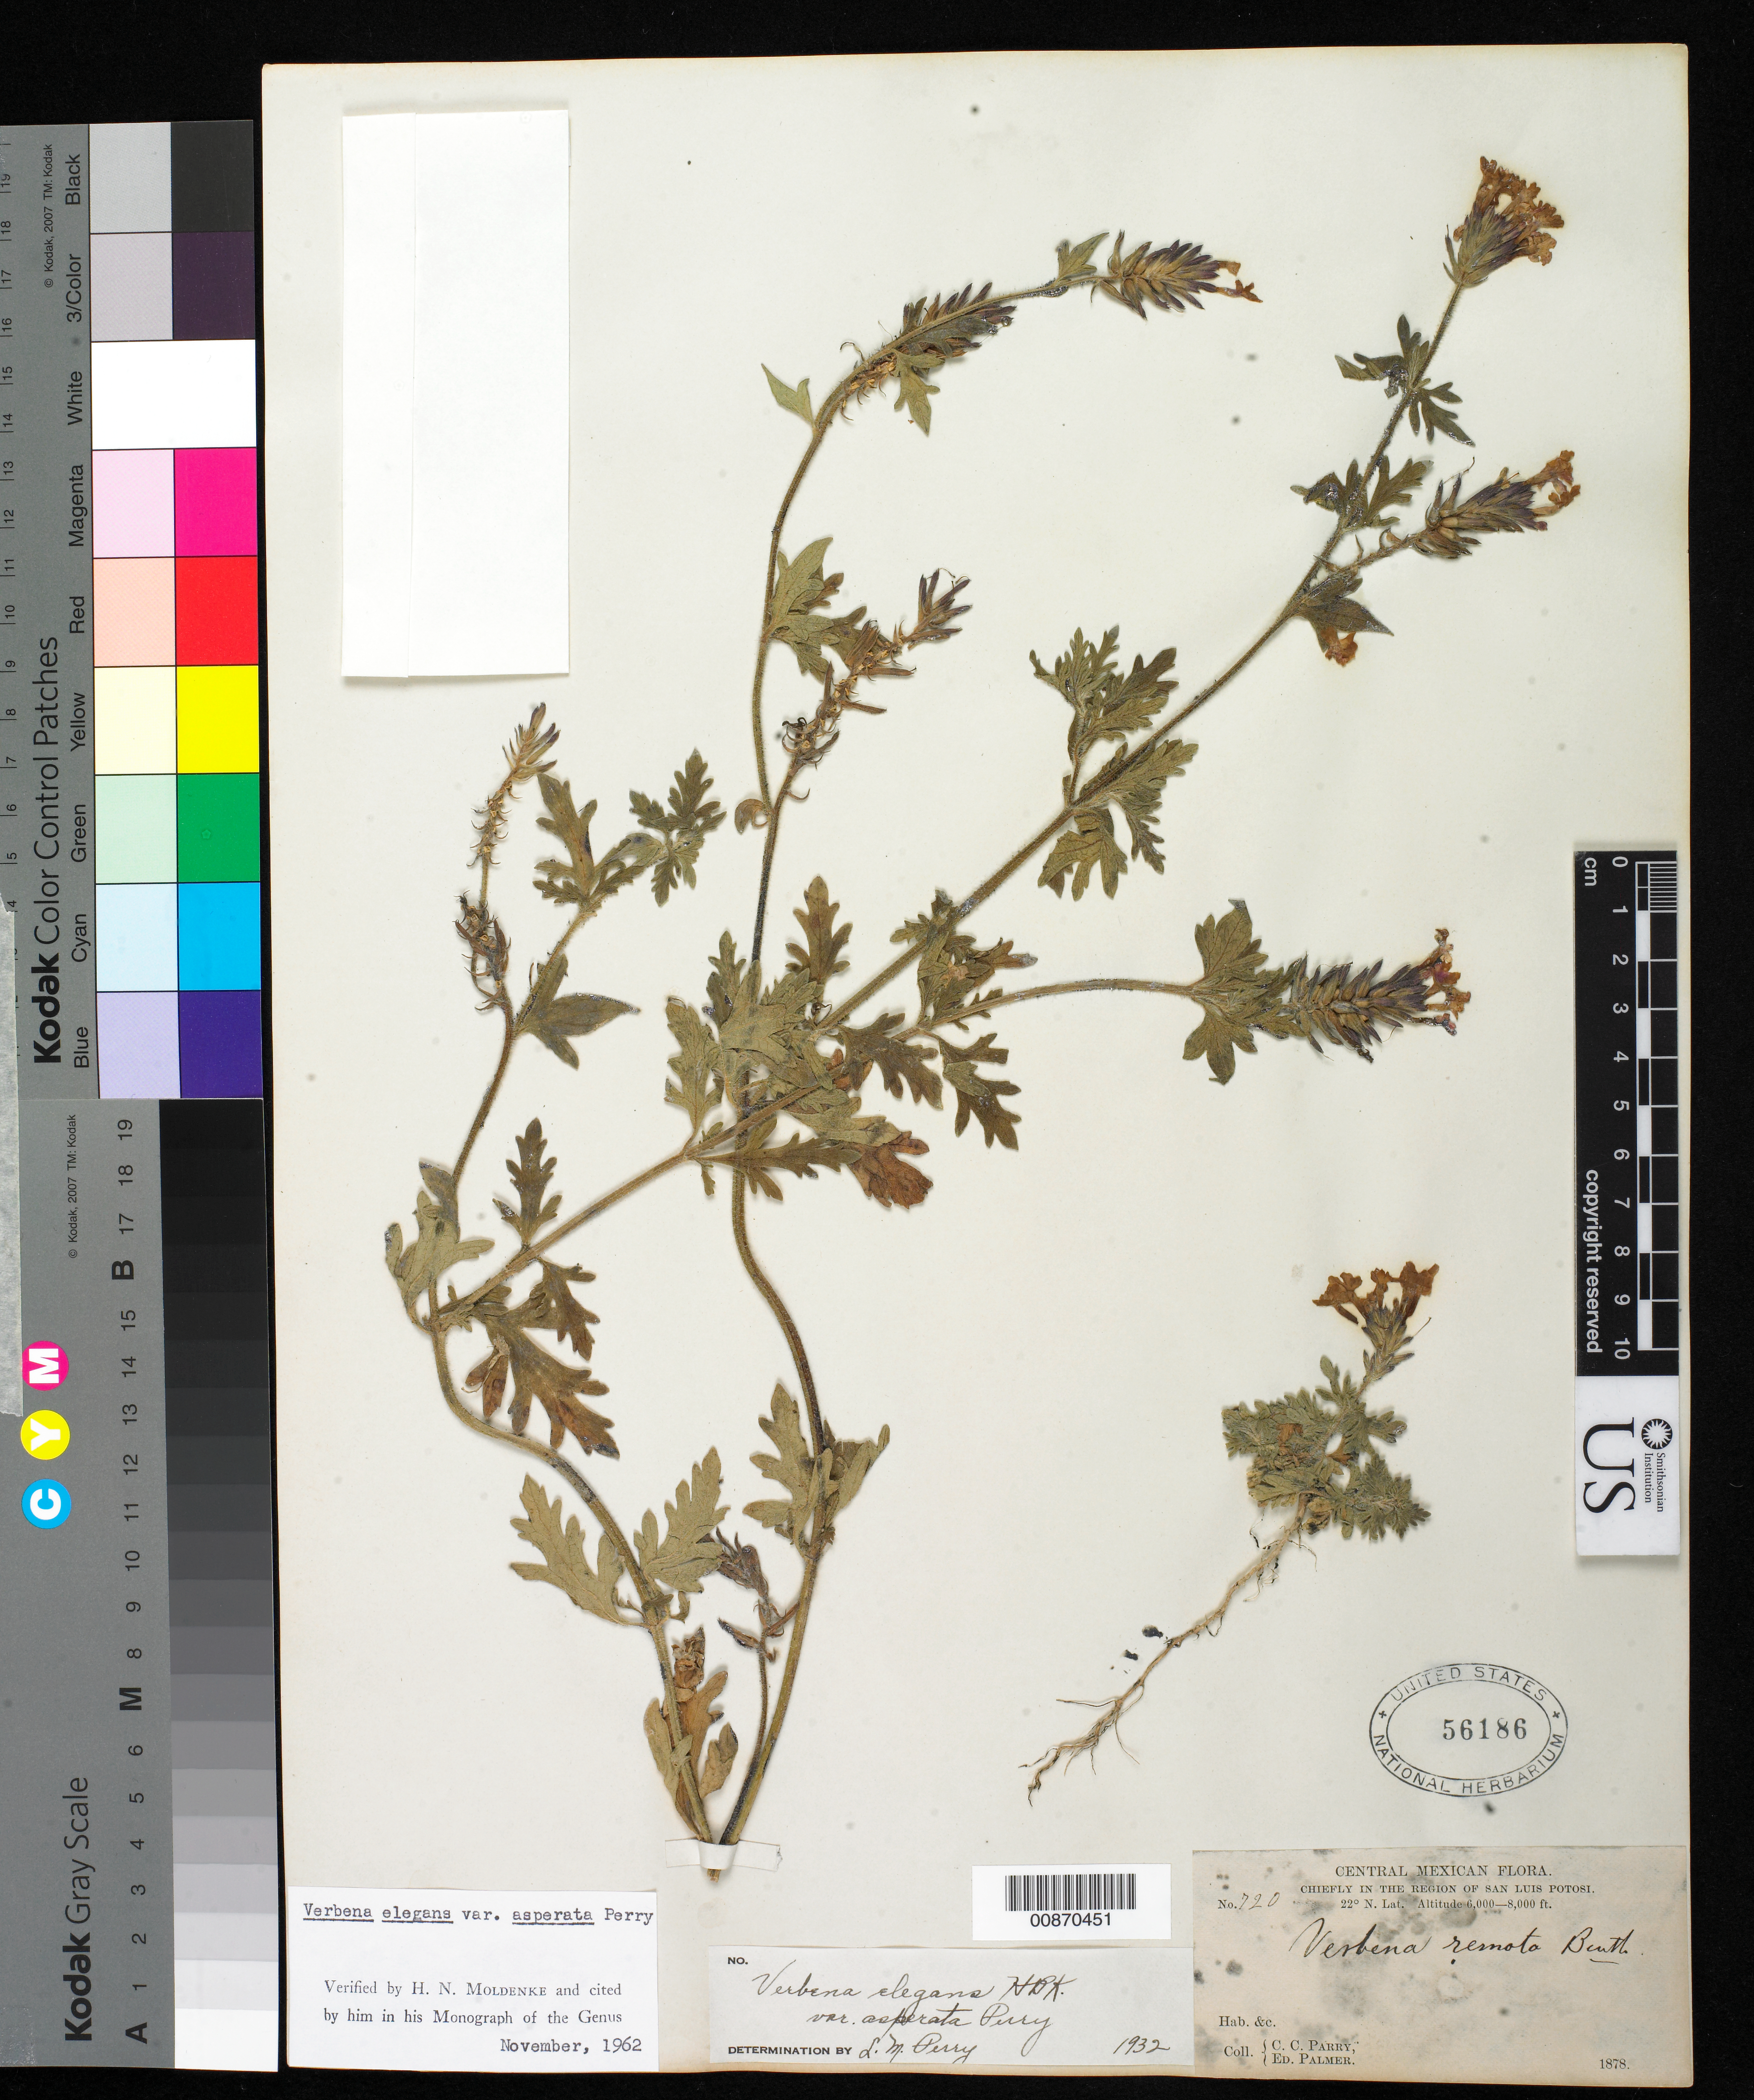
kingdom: Plantae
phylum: Tracheophyta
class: Magnoliopsida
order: Lamiales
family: Verbenaceae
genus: Verbena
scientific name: Verbena elegans var. asperata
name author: L.M. Perry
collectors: C. C. Parry & E. Palmer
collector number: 720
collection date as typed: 1878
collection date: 1878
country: Mexico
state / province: San Luis Potosí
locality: Chiefly in the region of San Luis Potosí.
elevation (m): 1829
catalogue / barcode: US 56186